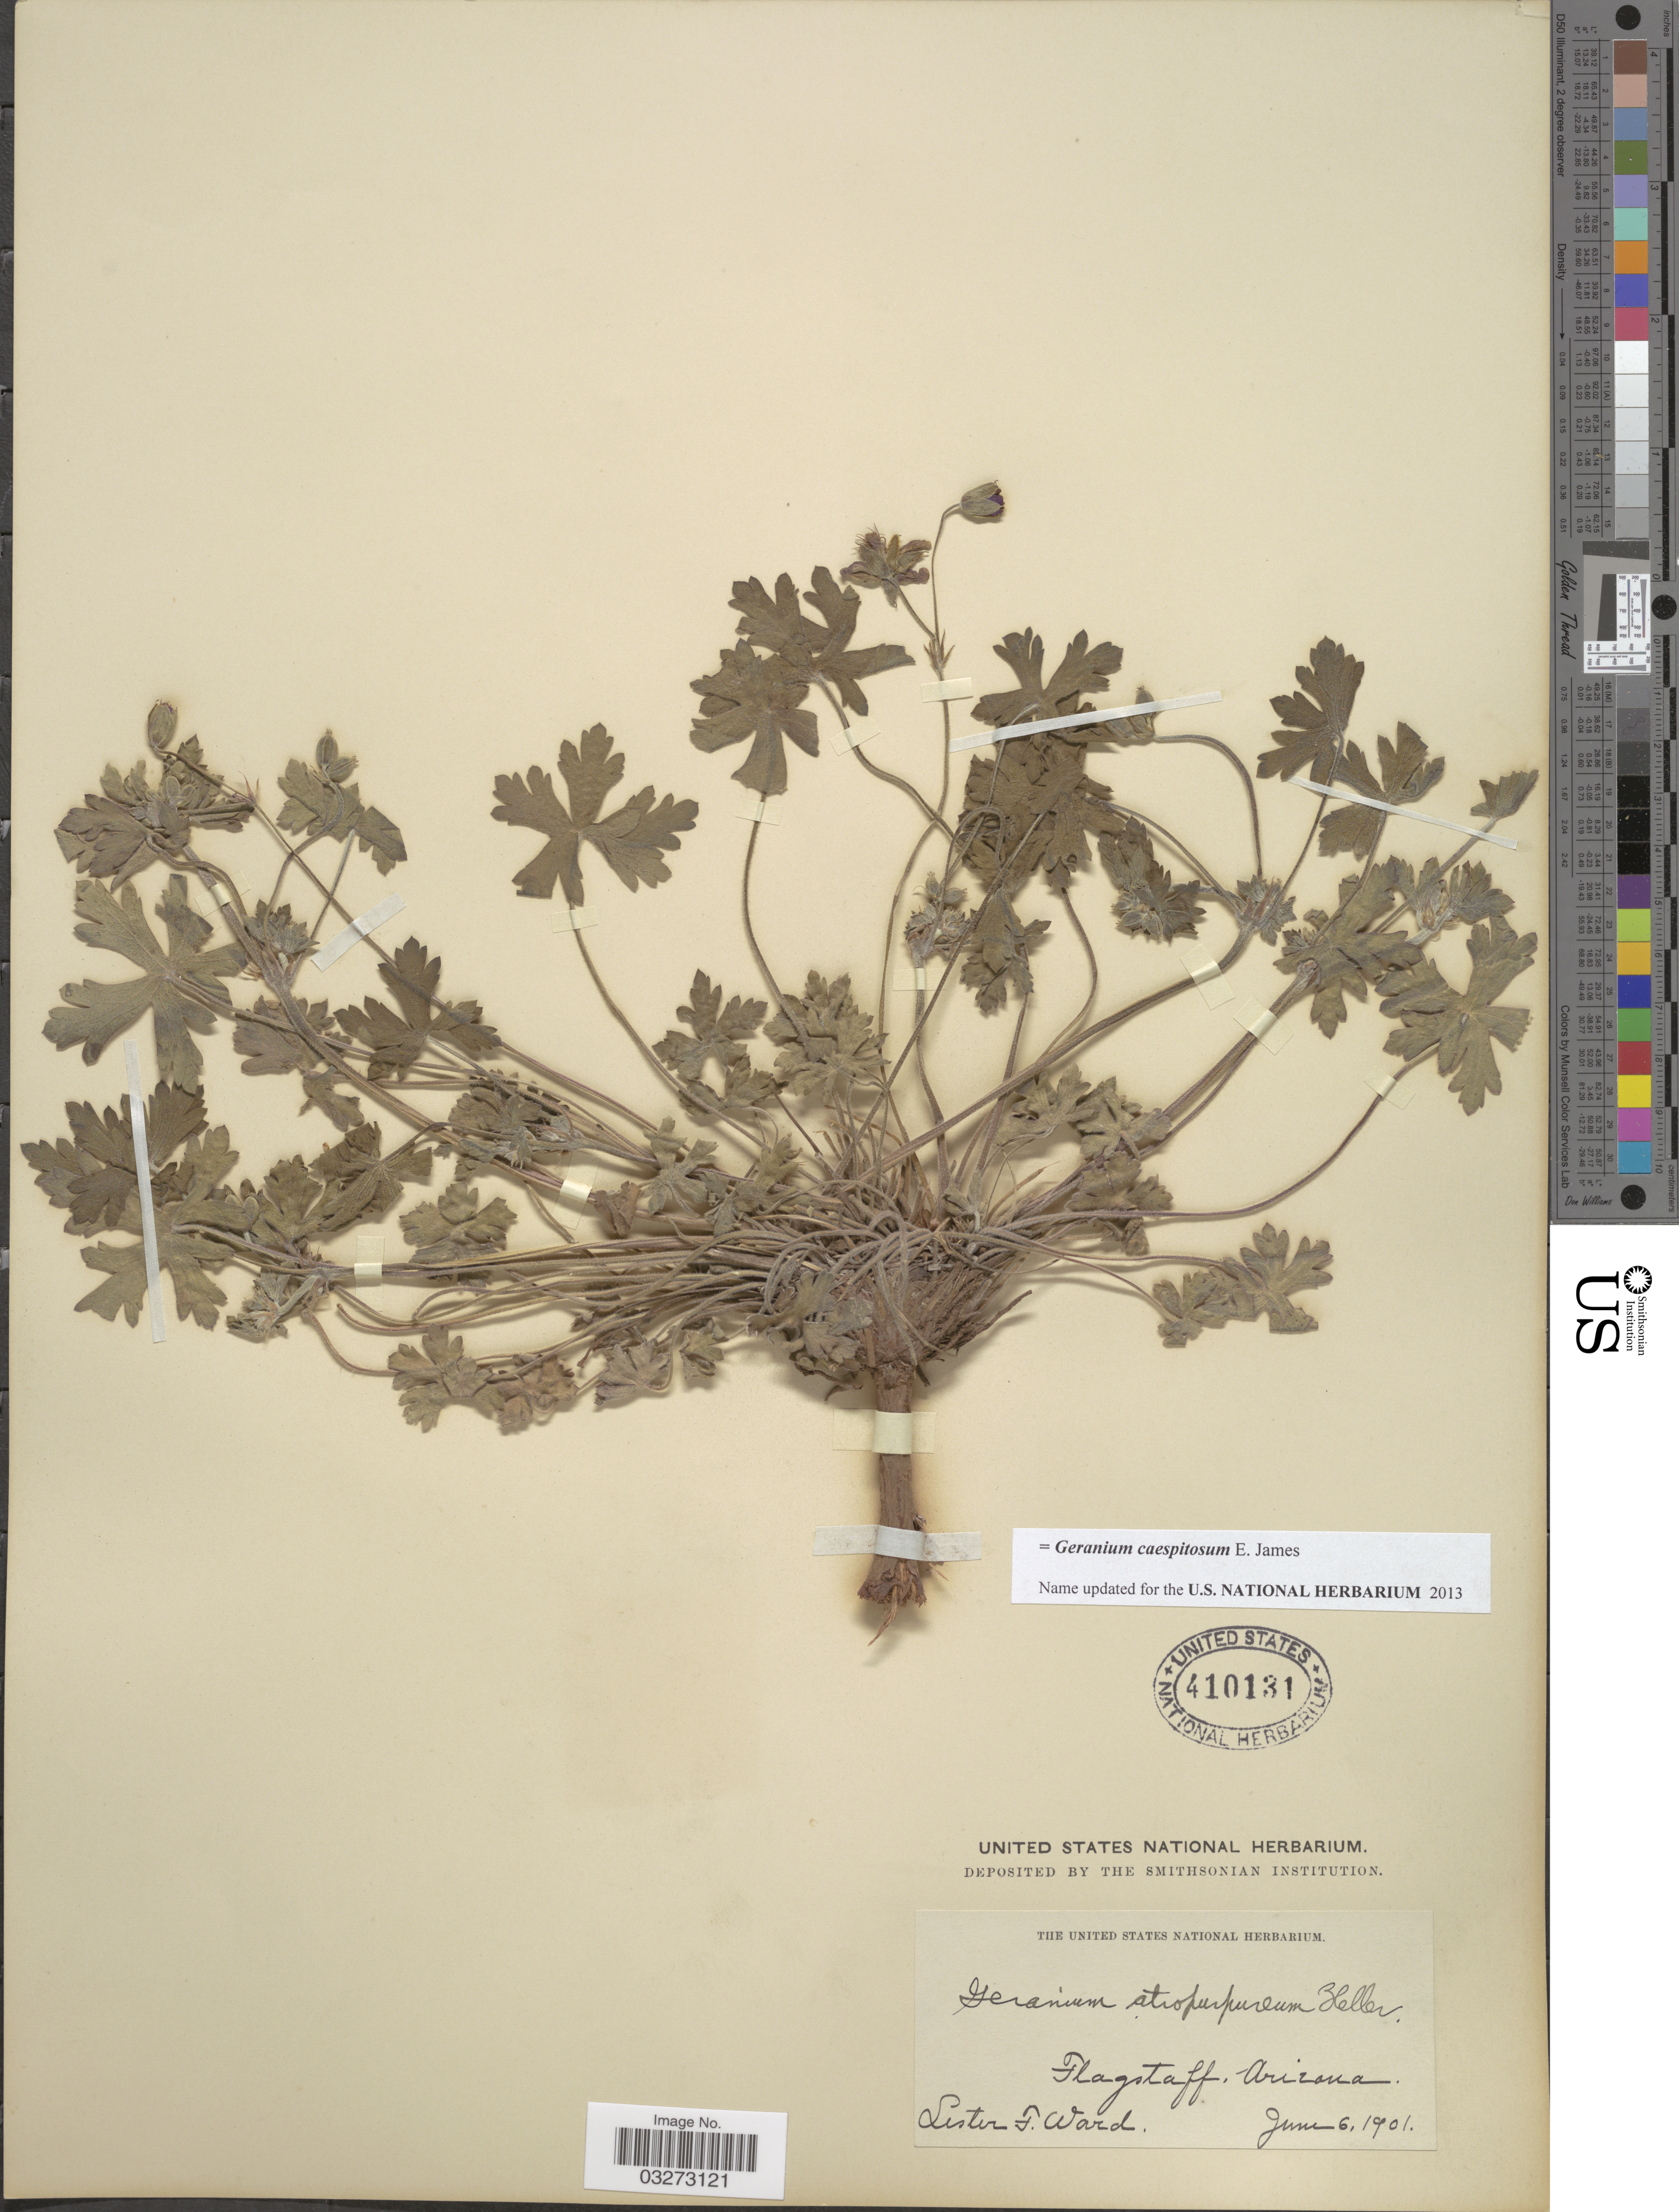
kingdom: Plantae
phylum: Tracheophyta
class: Magnoliopsida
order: Geraniales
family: Geraniaceae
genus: Geranium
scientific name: Geranium caespitosum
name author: E. James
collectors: L. F. Ward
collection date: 1901-06-06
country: United States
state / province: Arizona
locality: Flagstaff.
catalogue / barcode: US 410131